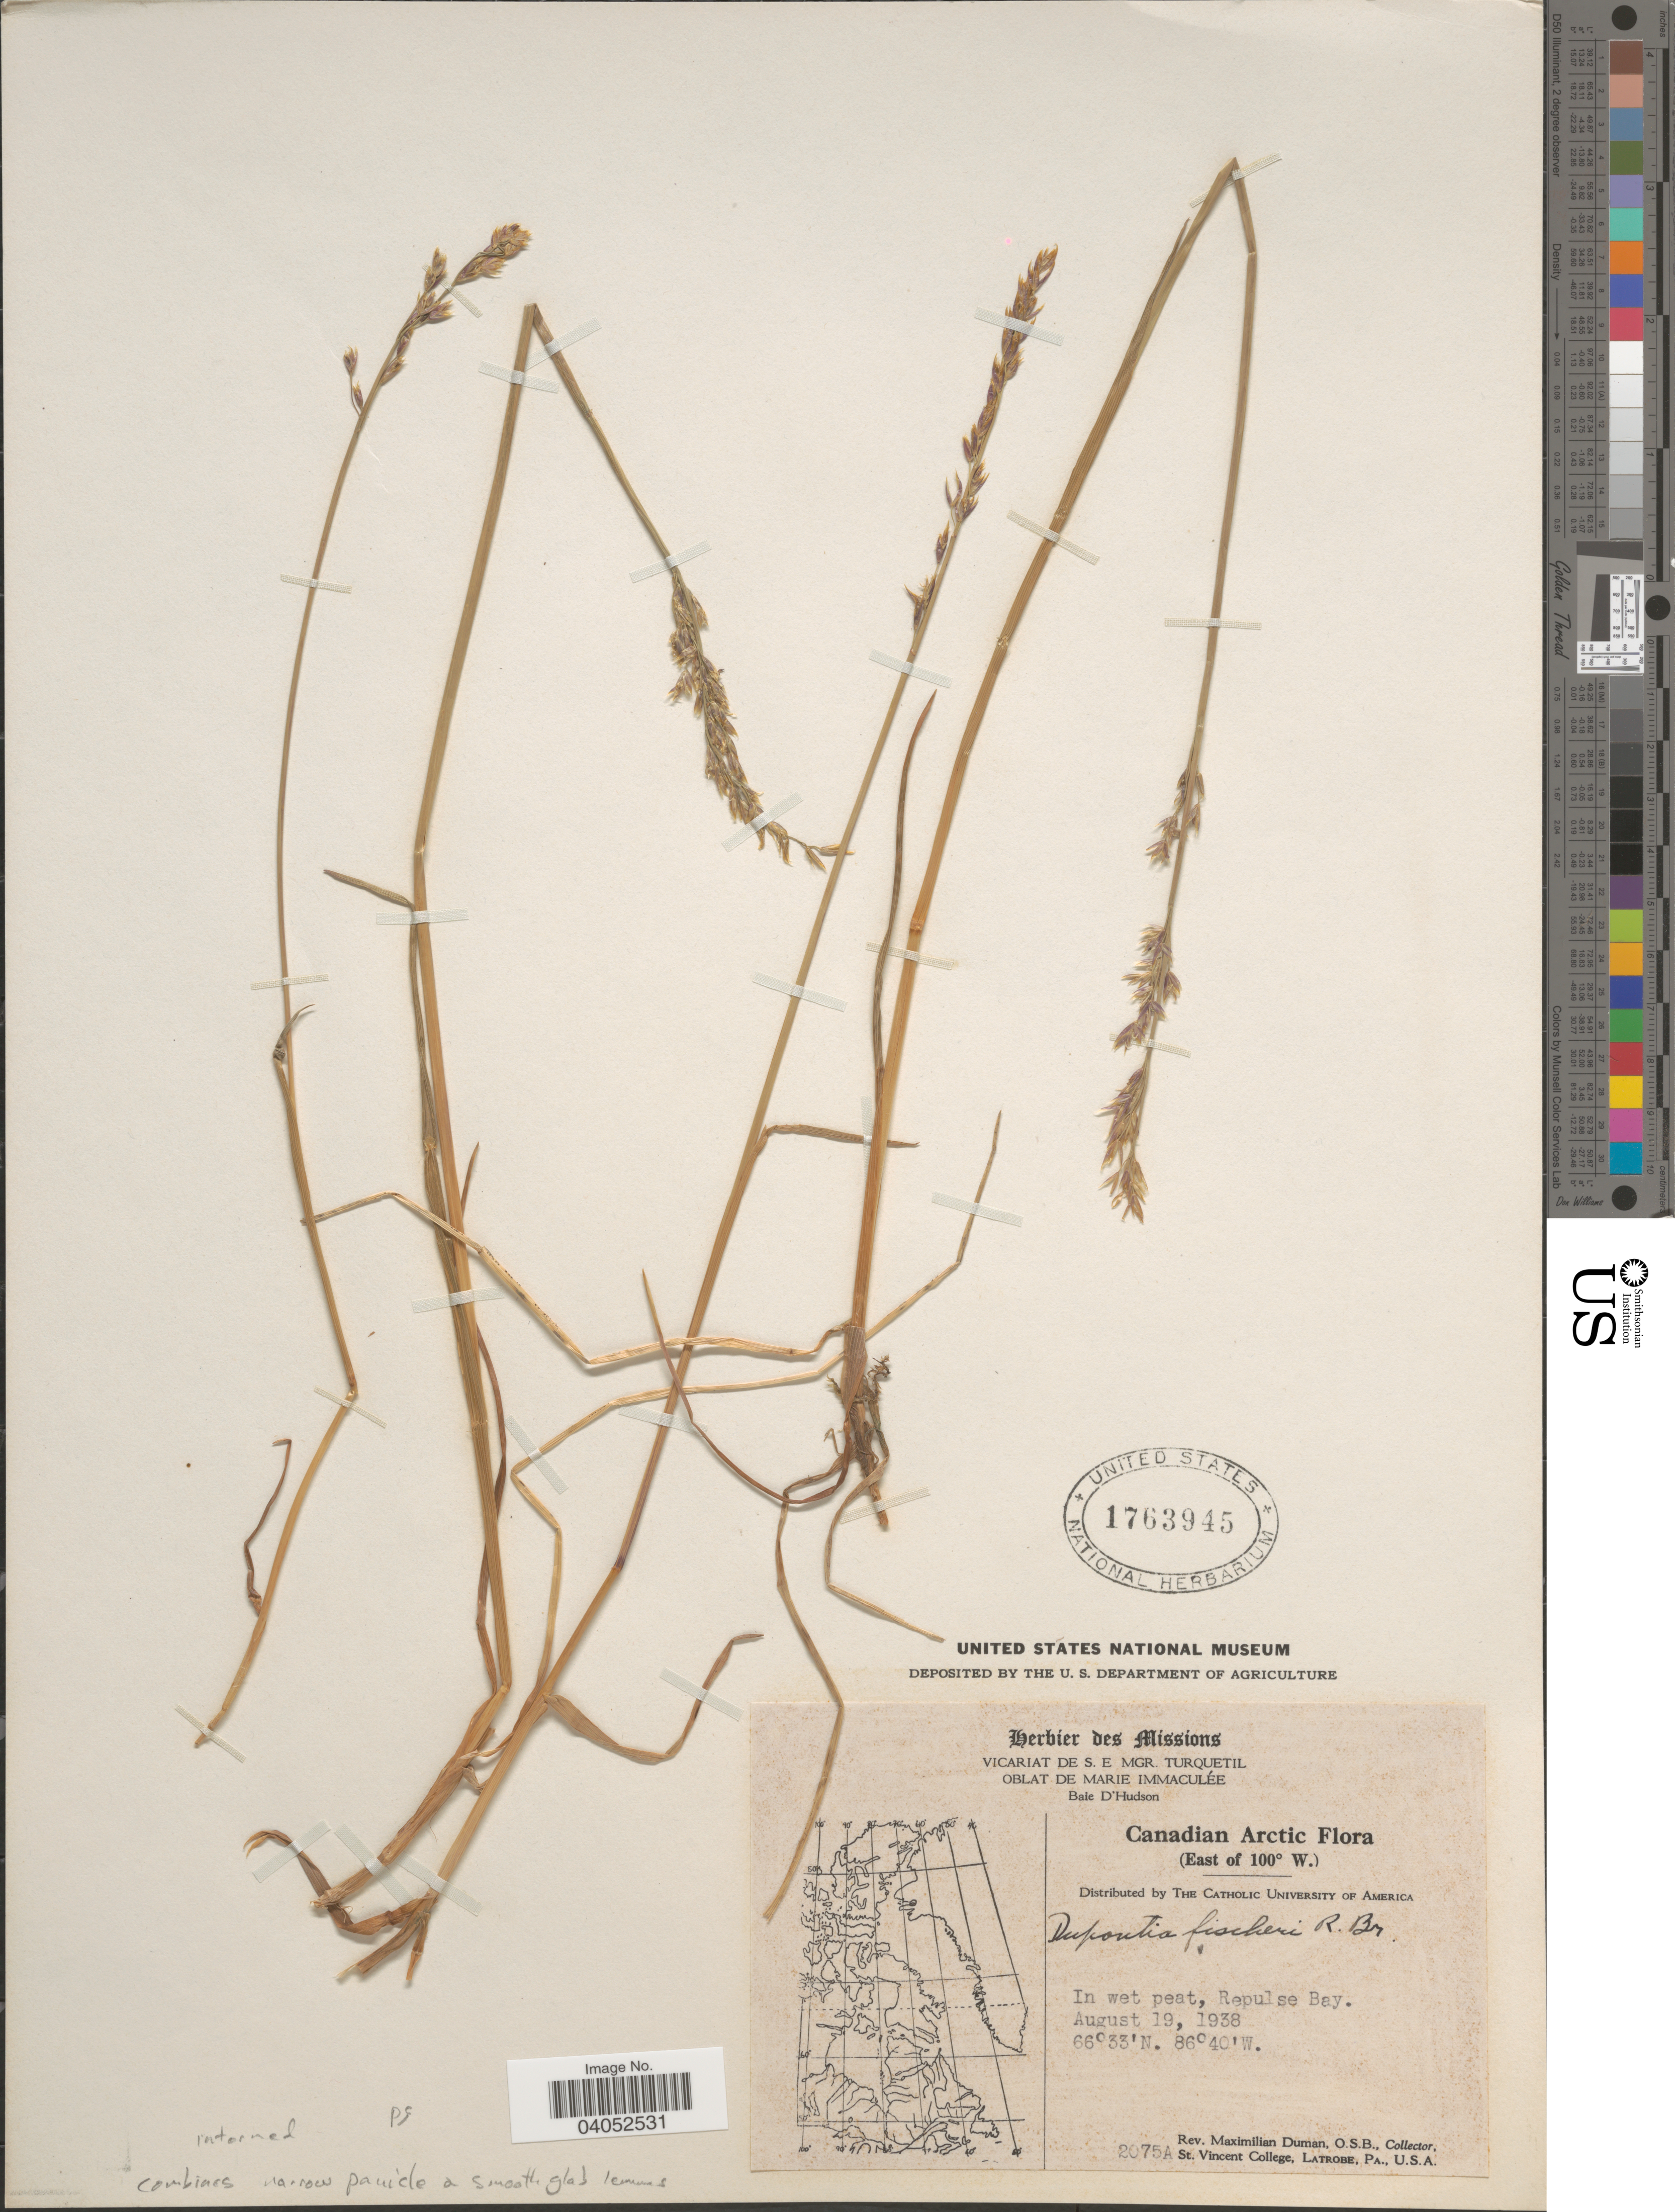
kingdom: Plantae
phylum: Tracheophyta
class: Liliopsida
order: Poales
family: Poaceae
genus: Dupontia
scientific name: Dupontia micrantha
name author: Holm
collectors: M. Duman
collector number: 2075A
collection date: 1938-08-19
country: Canada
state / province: Nunavut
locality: Canadian Arctic (East of 100º W.). In wet peat, Repulse Bay.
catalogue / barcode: US 1763945